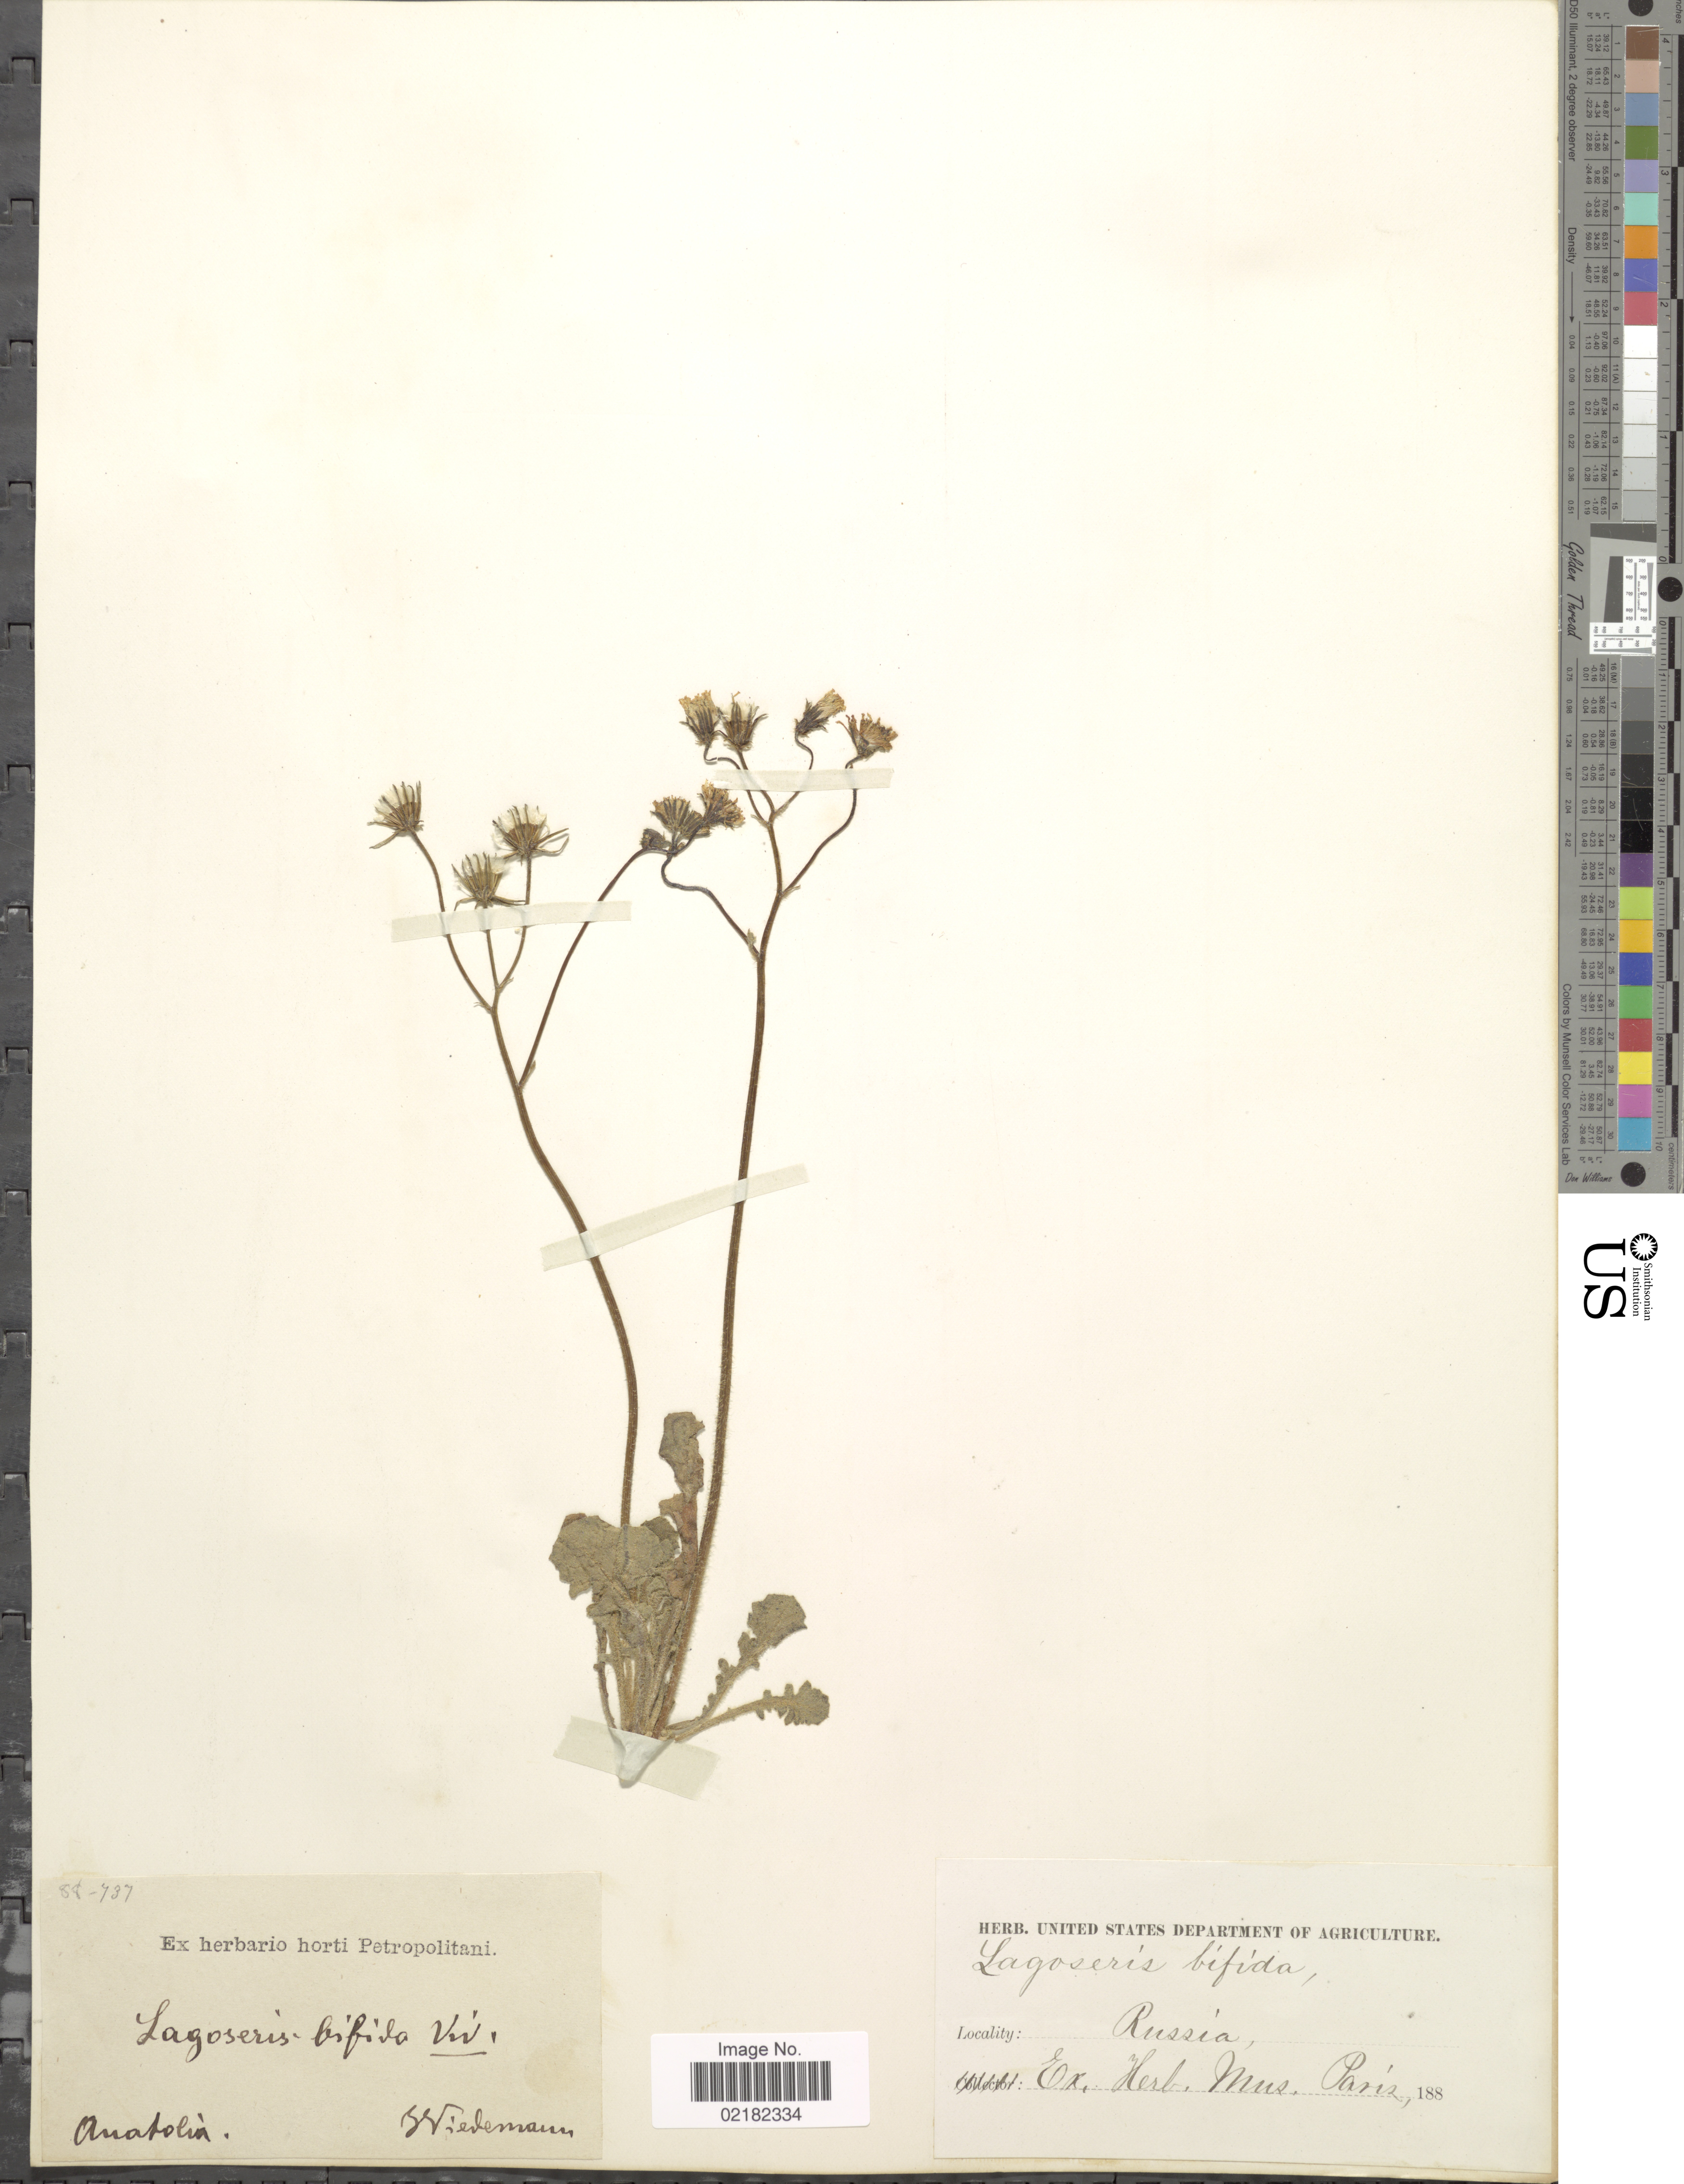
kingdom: Plantae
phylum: Tracheophyta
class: Magnoliopsida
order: Asterales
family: Asteraceae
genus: Hieracium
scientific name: Hieracium bifidum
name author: Hornem.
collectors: -. Wiedermann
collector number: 88-737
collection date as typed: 188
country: Turkey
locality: Russia, Anatolia.